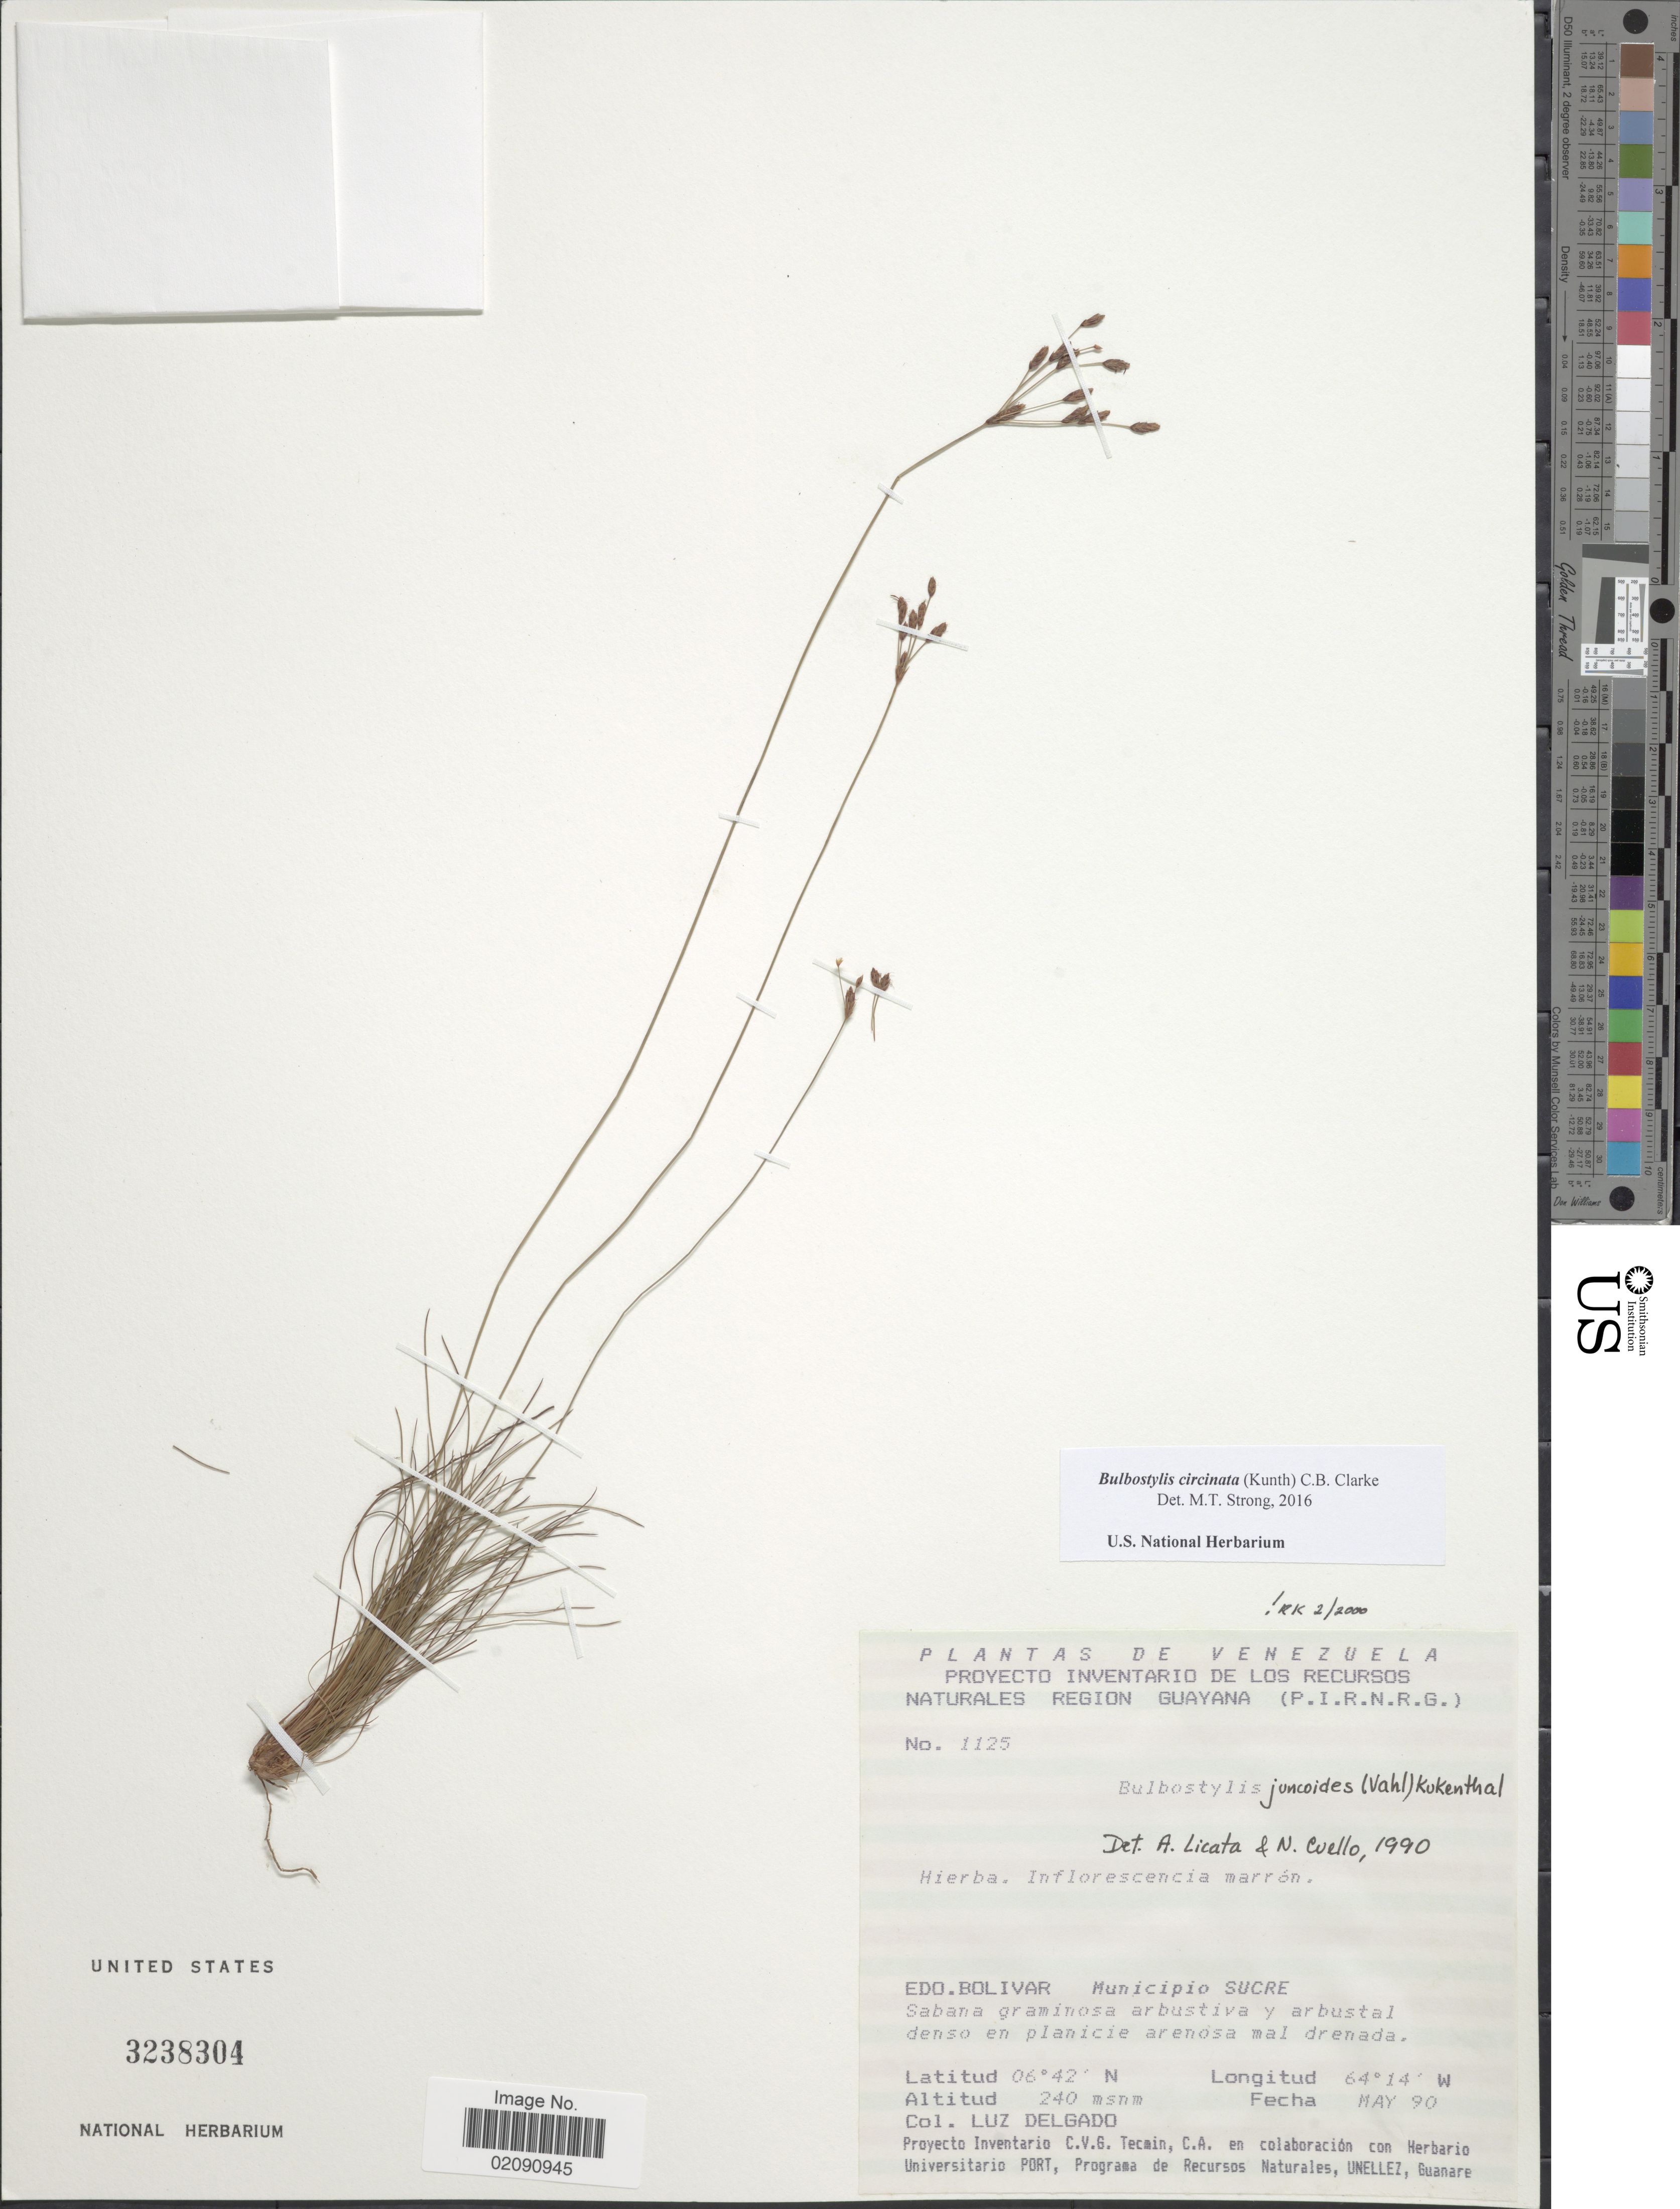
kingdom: Plantae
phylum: Tracheophyta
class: Liliopsida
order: Poales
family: Cyperaceae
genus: Bulbostylis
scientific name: Bulbostylis circinata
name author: (Kunth) C.B. Clarke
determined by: Strong, M. T., (US), Smithsonian Institution - National Museum of Natural History (UNITED STATES)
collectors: L. Delgado V.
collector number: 1125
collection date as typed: Transcribed d/m/y: /5/90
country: Venezuela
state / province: Bolivar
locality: Municipio Sucre, Sabana graminosa arbustiva y arbustal denso en planicie arenosa mal drenada.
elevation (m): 240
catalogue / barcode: US 3238304